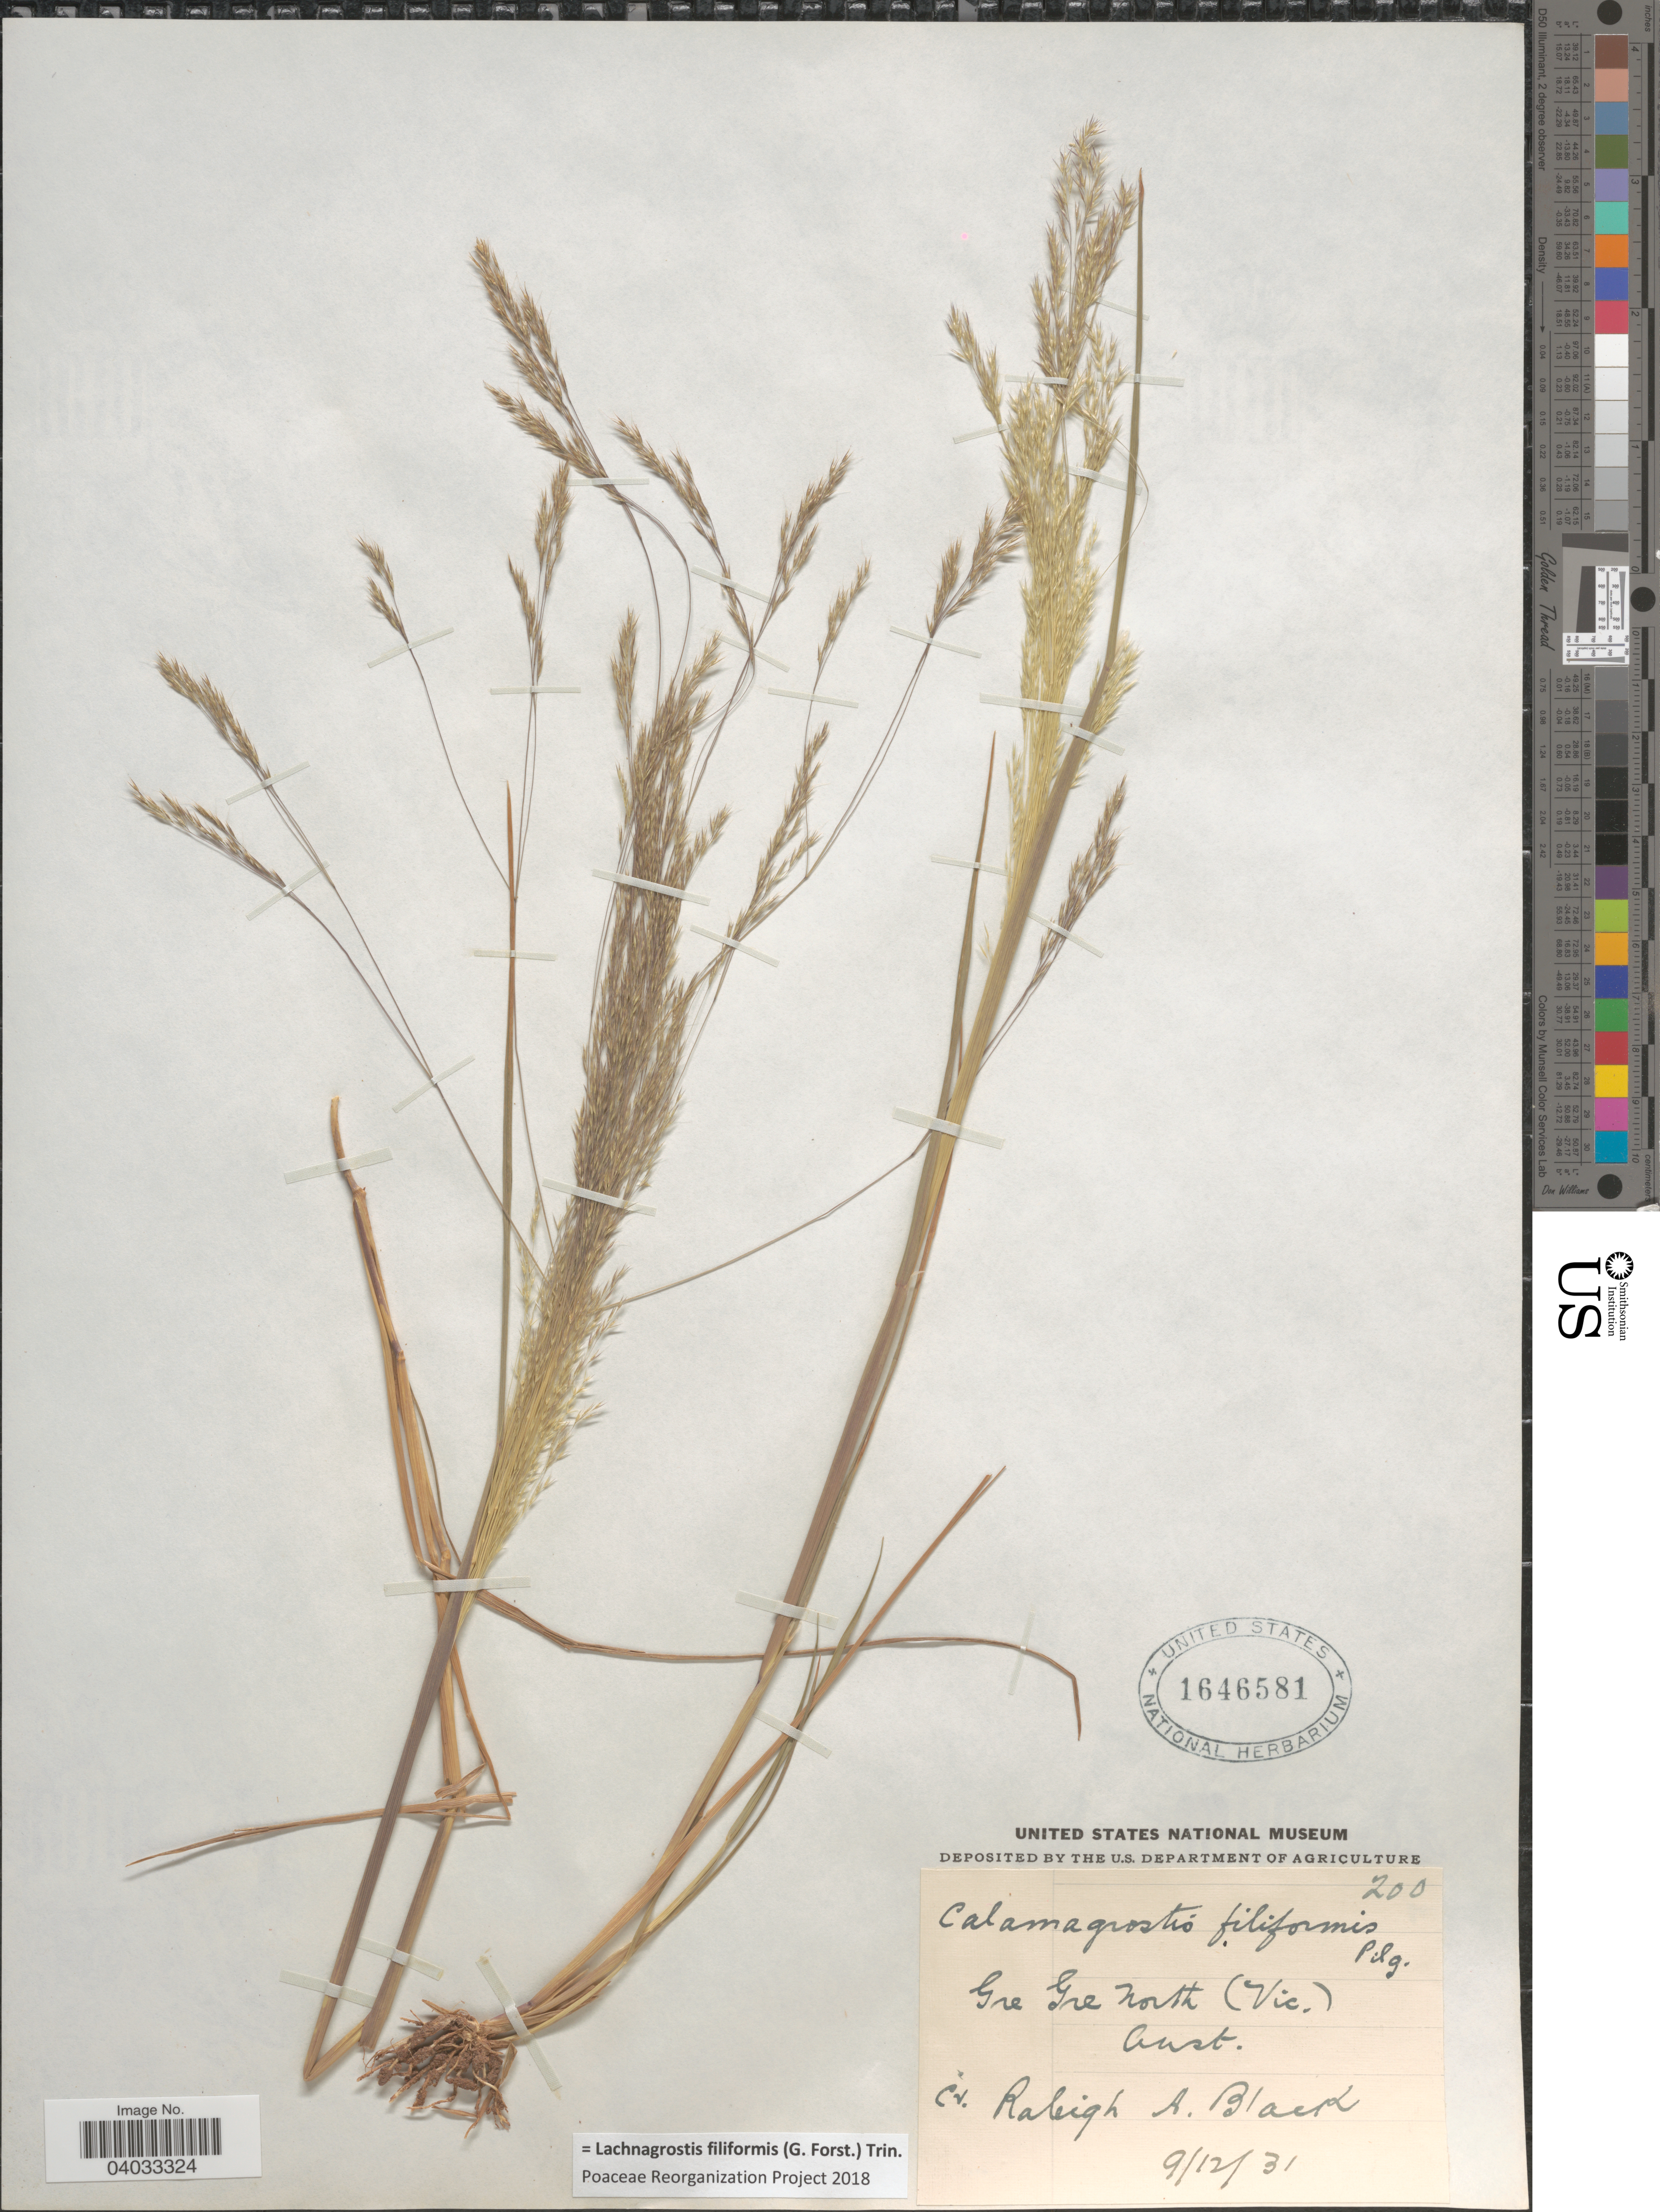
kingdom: Plantae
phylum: Tracheophyta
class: Liliopsida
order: Poales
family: Poaceae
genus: Lachnagrostis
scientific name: Lachnagrostis filiformis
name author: (J.R. Forst.) Trin.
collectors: R. A. Black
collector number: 200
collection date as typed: Transcribed d/m/y: 9/12/31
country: Australia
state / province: Victoria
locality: Gre Gre North). Aust.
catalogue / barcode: US 1646581